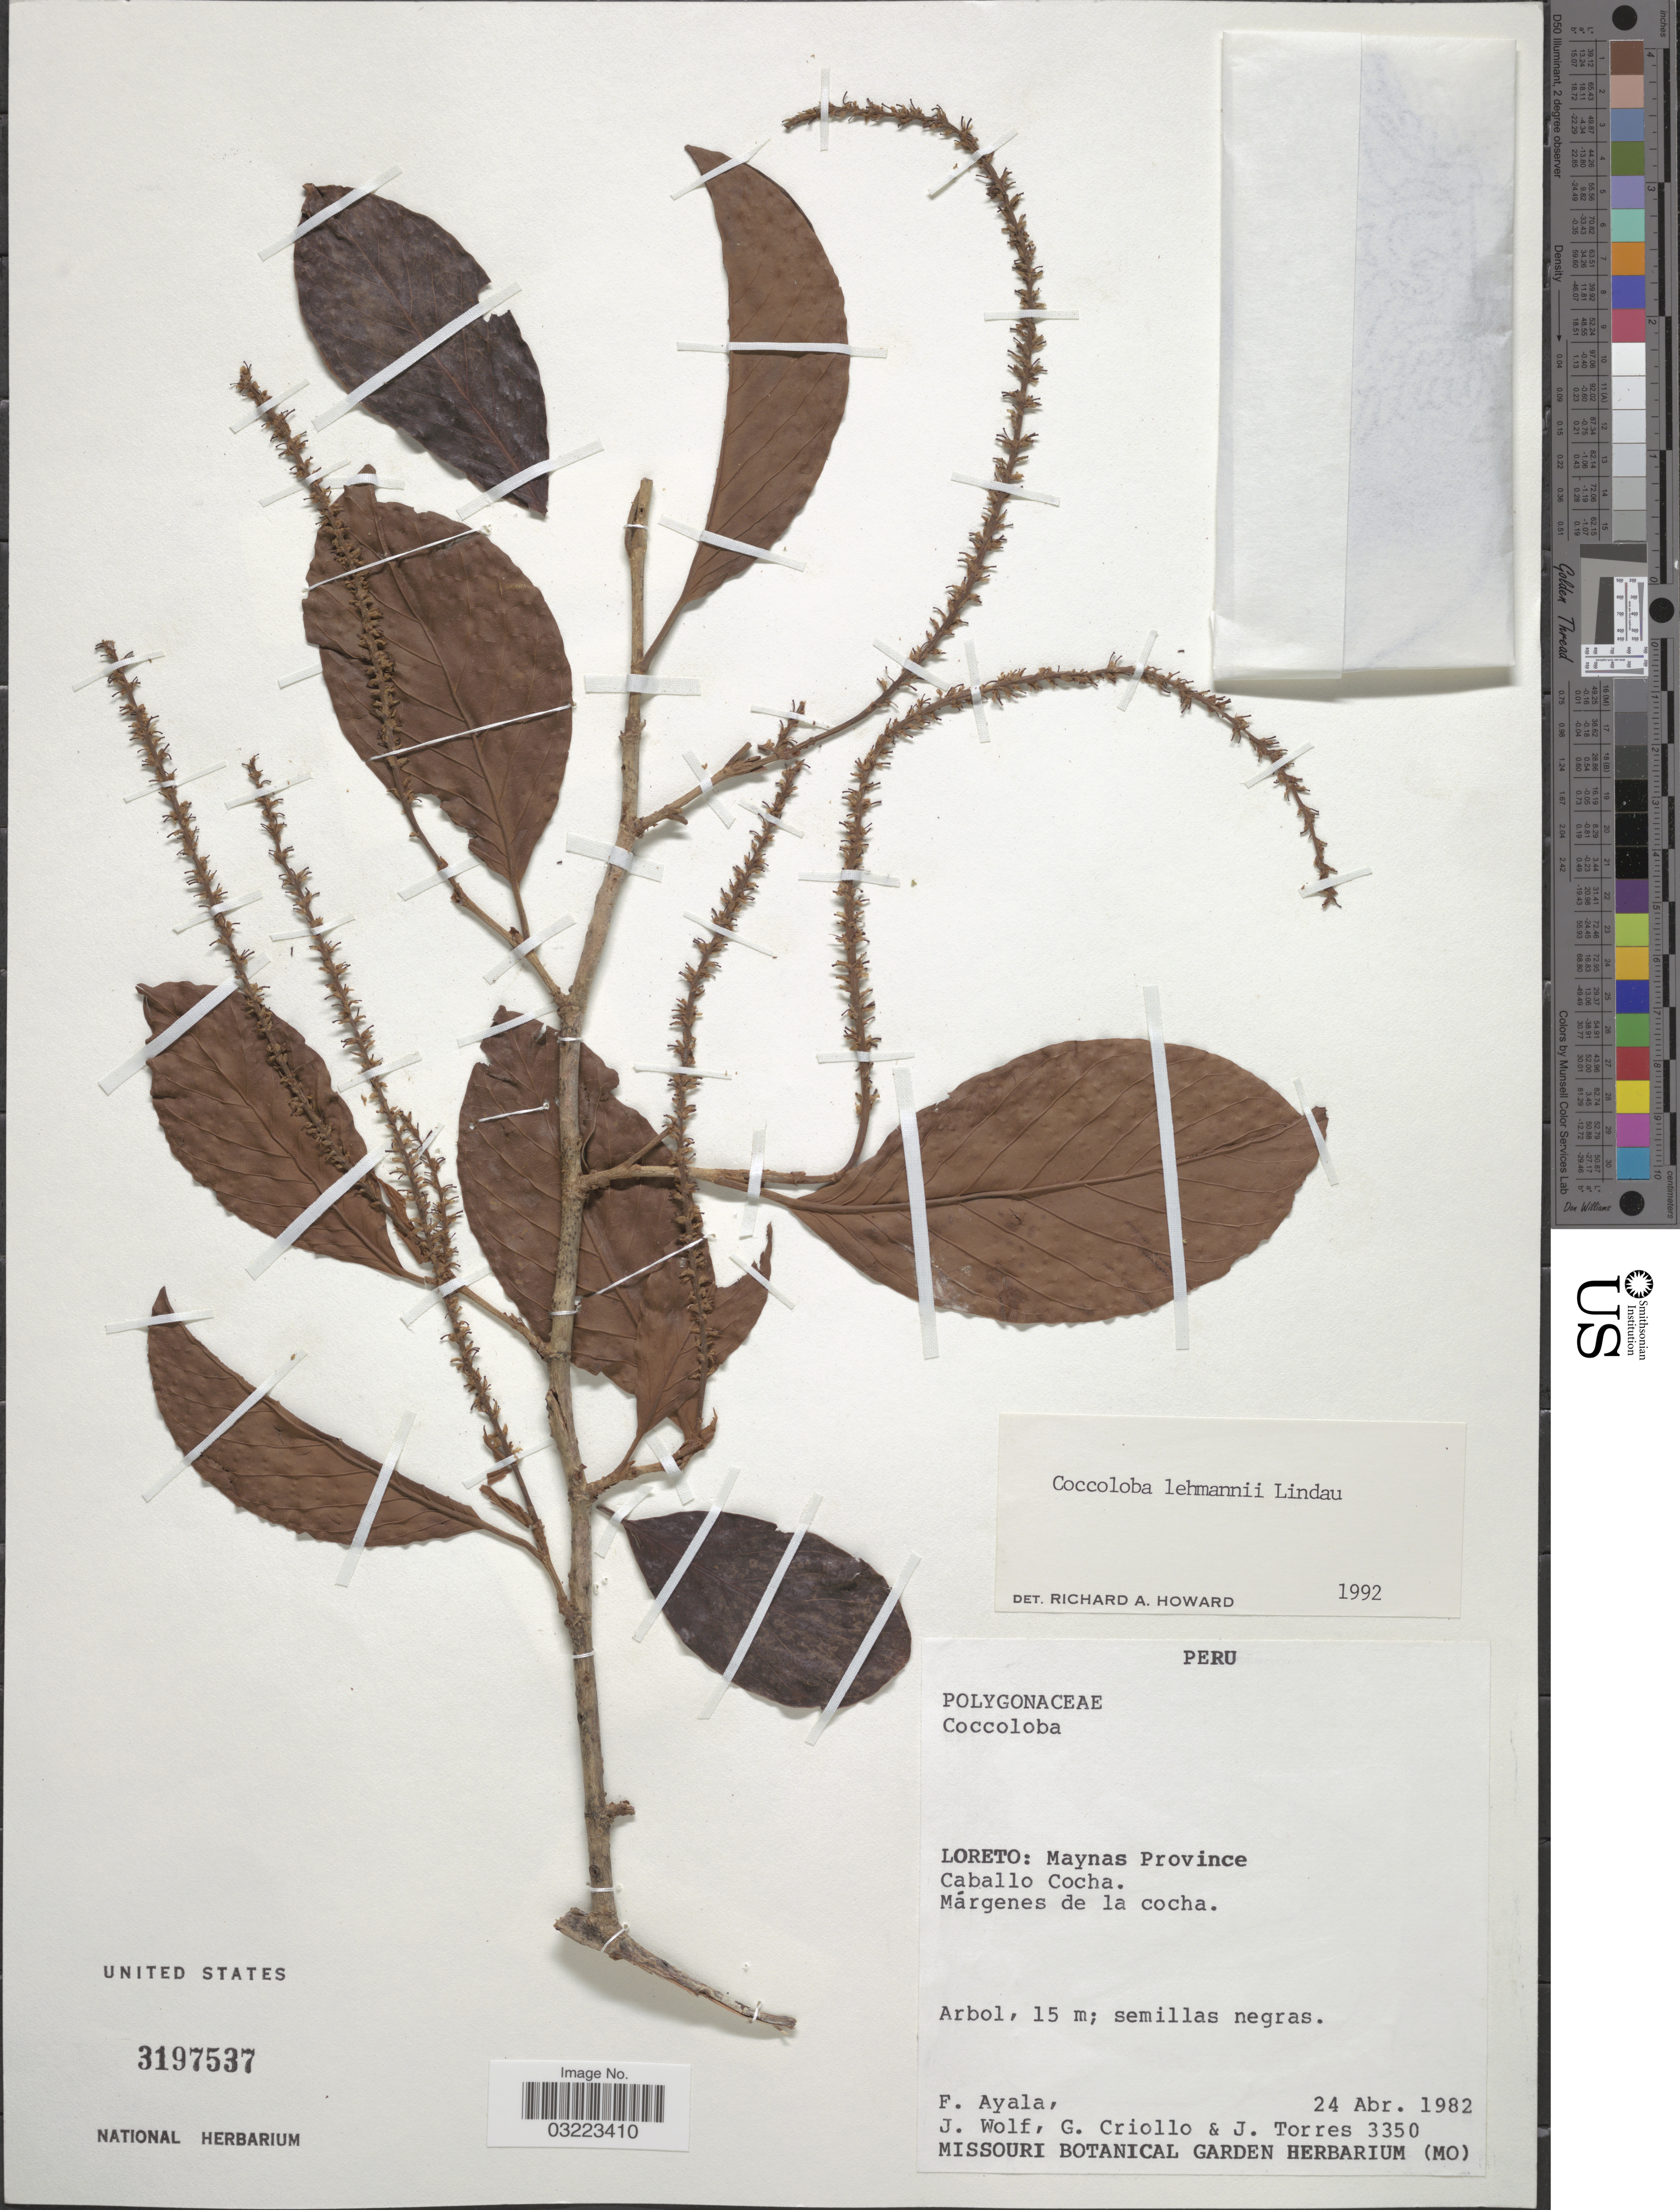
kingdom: Plantae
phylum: Tracheophyta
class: Magnoliopsida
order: Caryophyllales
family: Polygonaceae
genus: Coccoloba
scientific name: Coccoloba lehmannii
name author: Lindau ex Hieron.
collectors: F. Ayala, J. Wolf, G. Criollo & J. Torres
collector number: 3350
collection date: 1982-04-24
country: Peru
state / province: Loreto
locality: Maynas Province. Caballo Cocha. Márgenes de la cocha.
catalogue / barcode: US 3197537